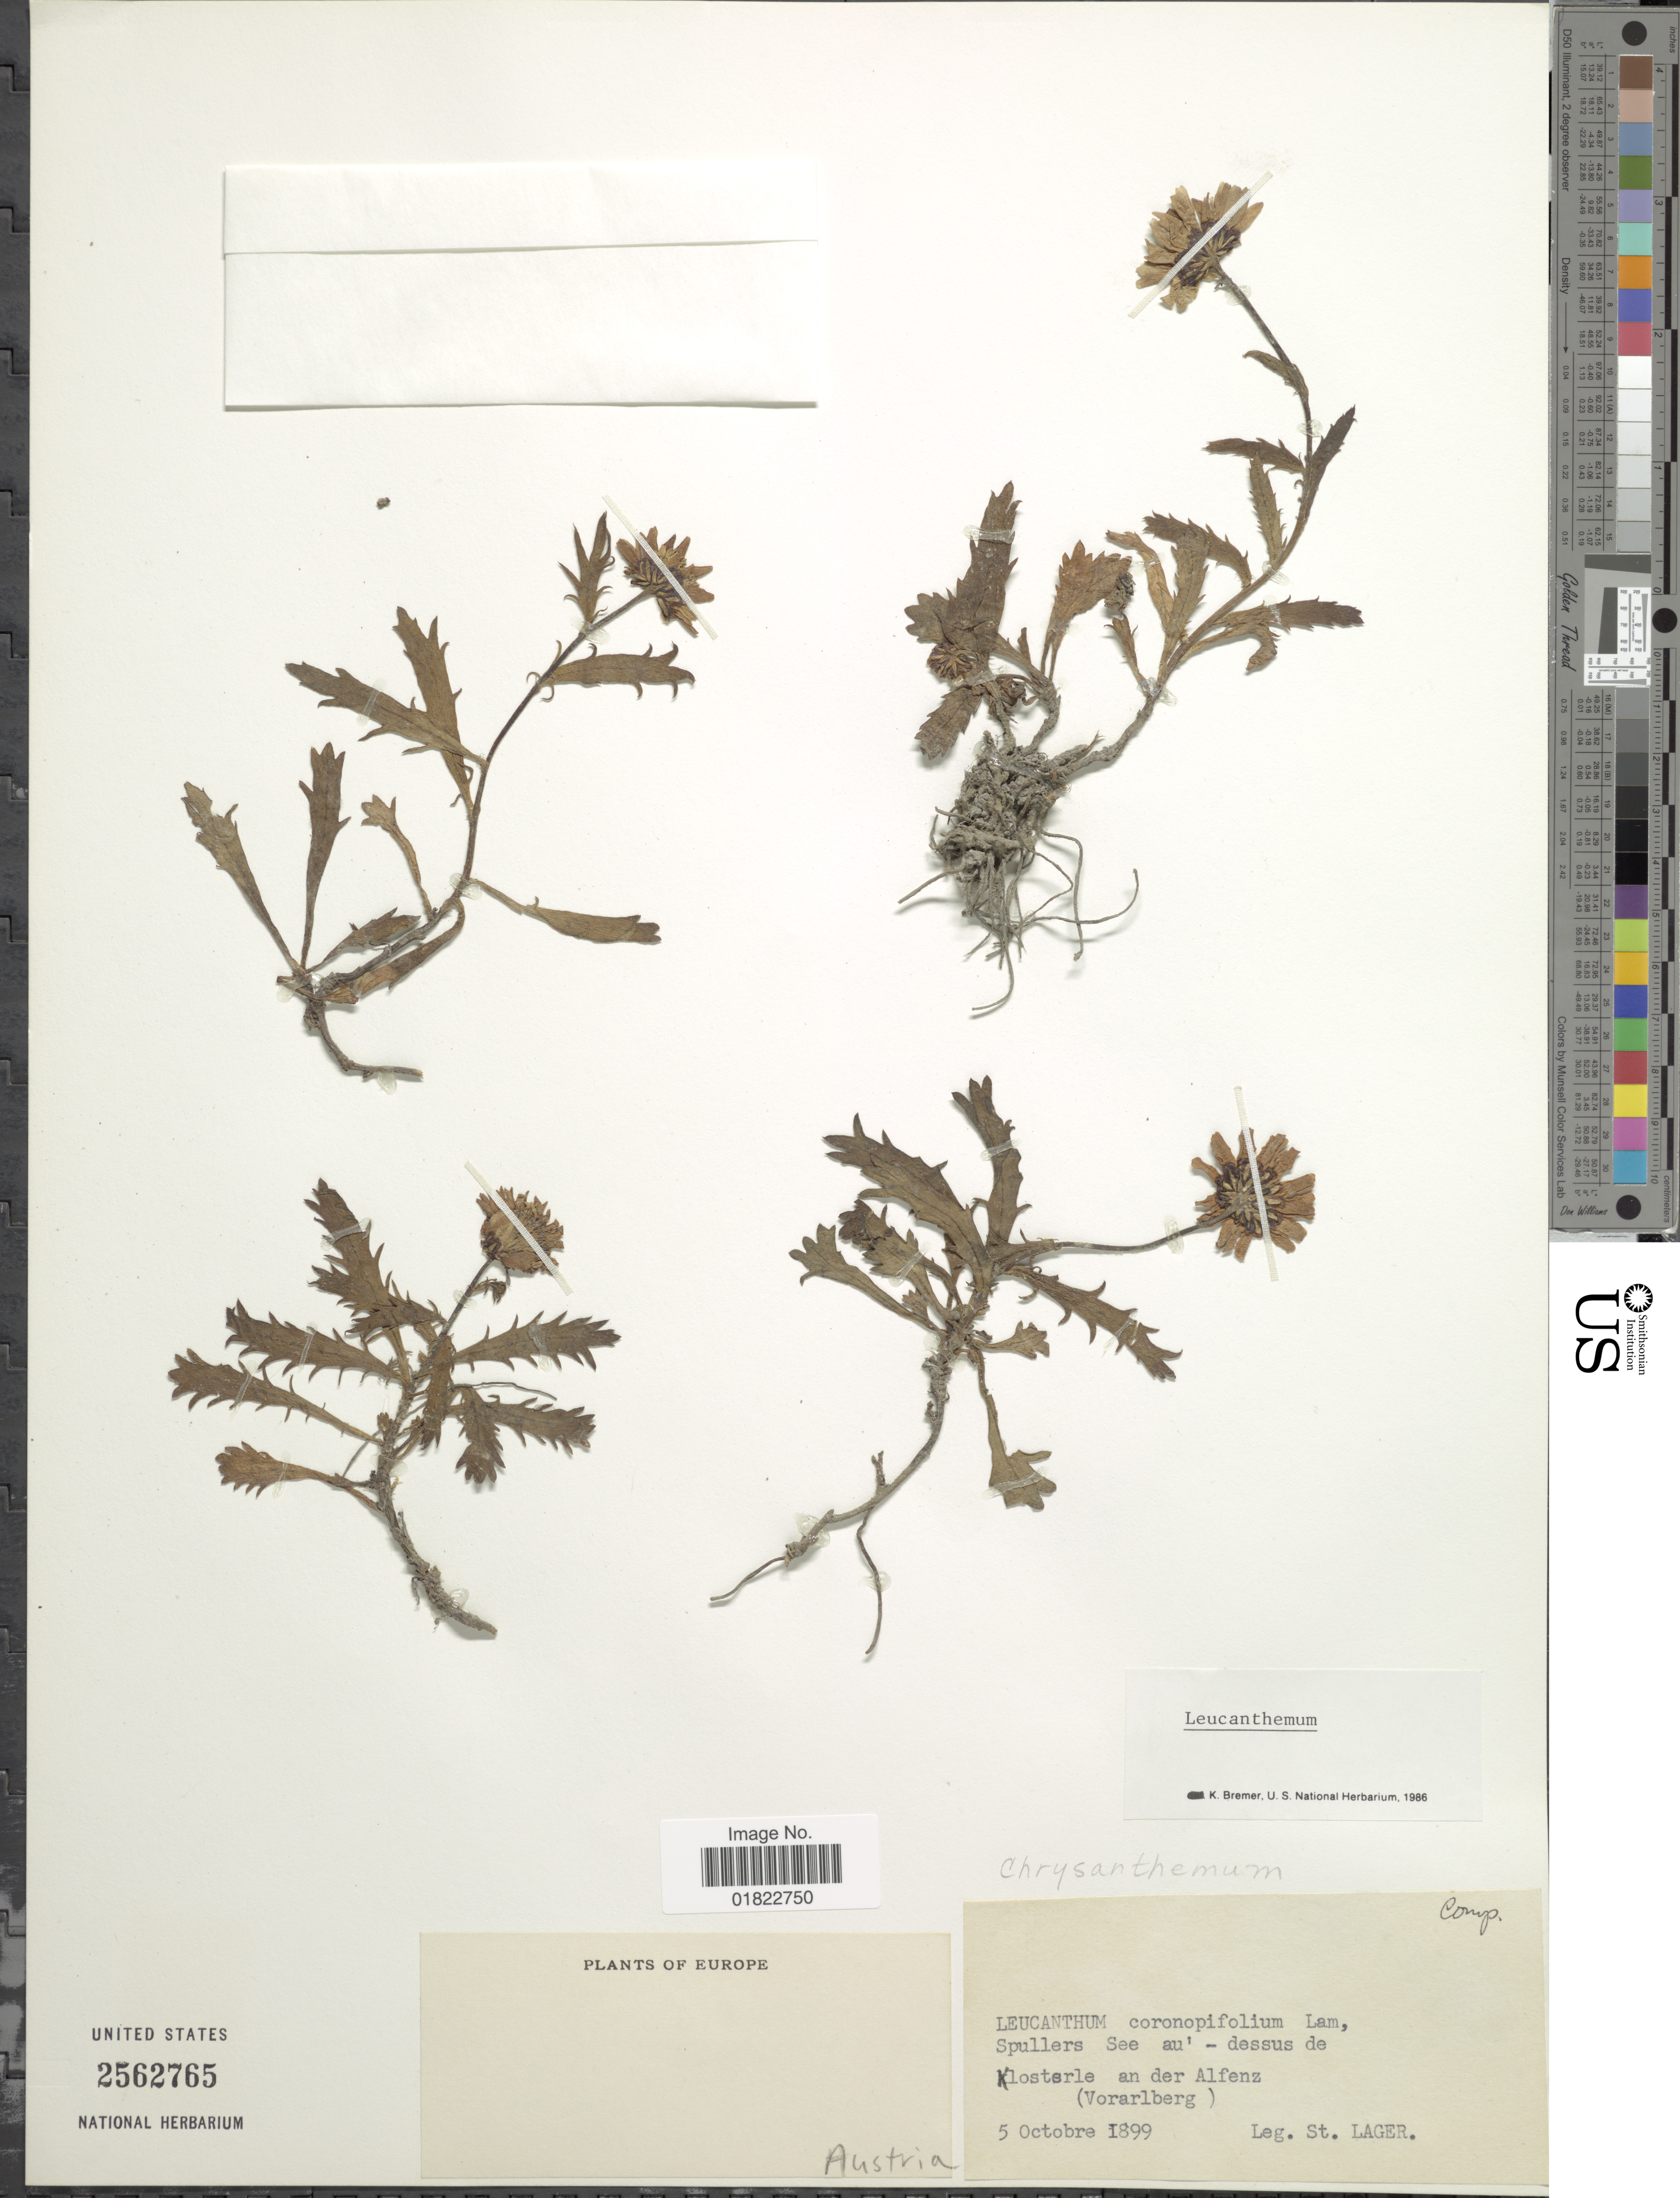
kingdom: Plantae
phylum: Tracheophyta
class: Magnoliopsida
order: Asterales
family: Asteraceae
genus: Leucanthemum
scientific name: Leucanthemum sp.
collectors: -. St. Lager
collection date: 1899-10-05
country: Austria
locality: Klostsrle an der Alfenz (Vorarlberg)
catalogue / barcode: US 2562765